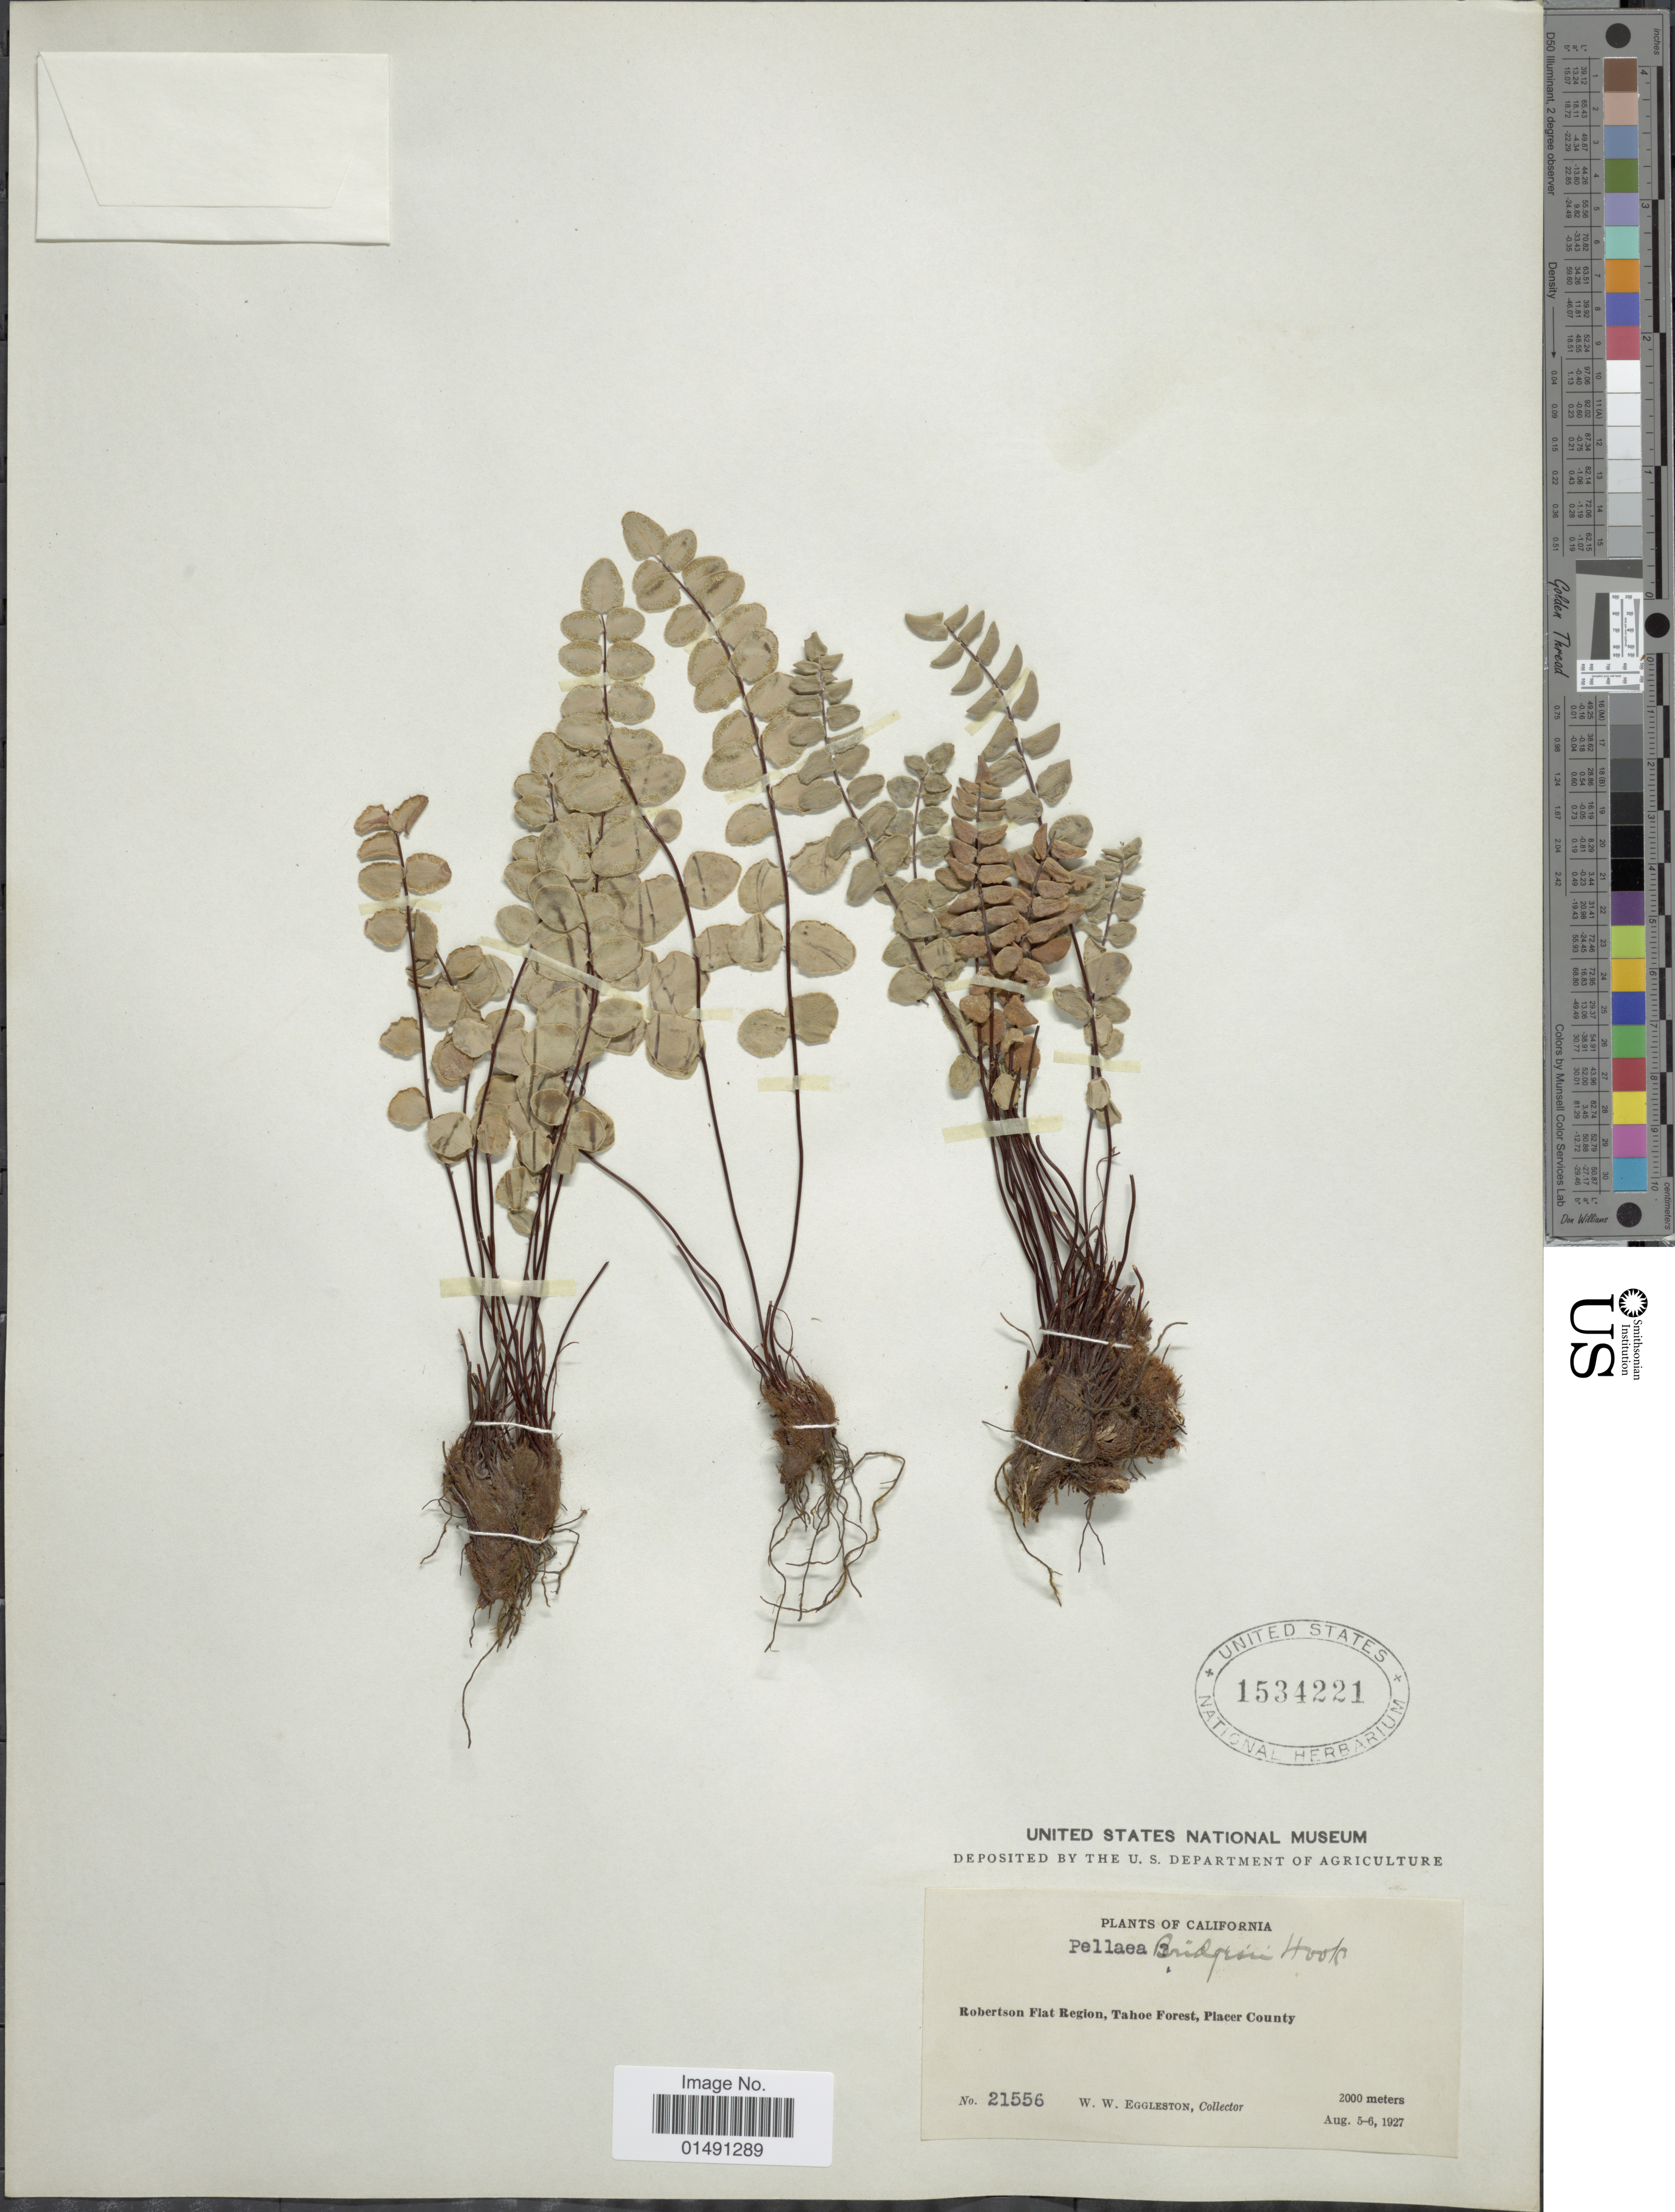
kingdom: Plantae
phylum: Tracheophyta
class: Polypodiopsida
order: Polypodiales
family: Pteridaceae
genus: Pellaea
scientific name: Pellaea bridgesii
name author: Hook.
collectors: W. W. Eggleston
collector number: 21556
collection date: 1927-08-05/1927-08-06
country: United States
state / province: California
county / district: Placer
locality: Robertson Flat Region, Tahoe Forest, Placer County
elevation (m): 2000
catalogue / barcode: US 1534221